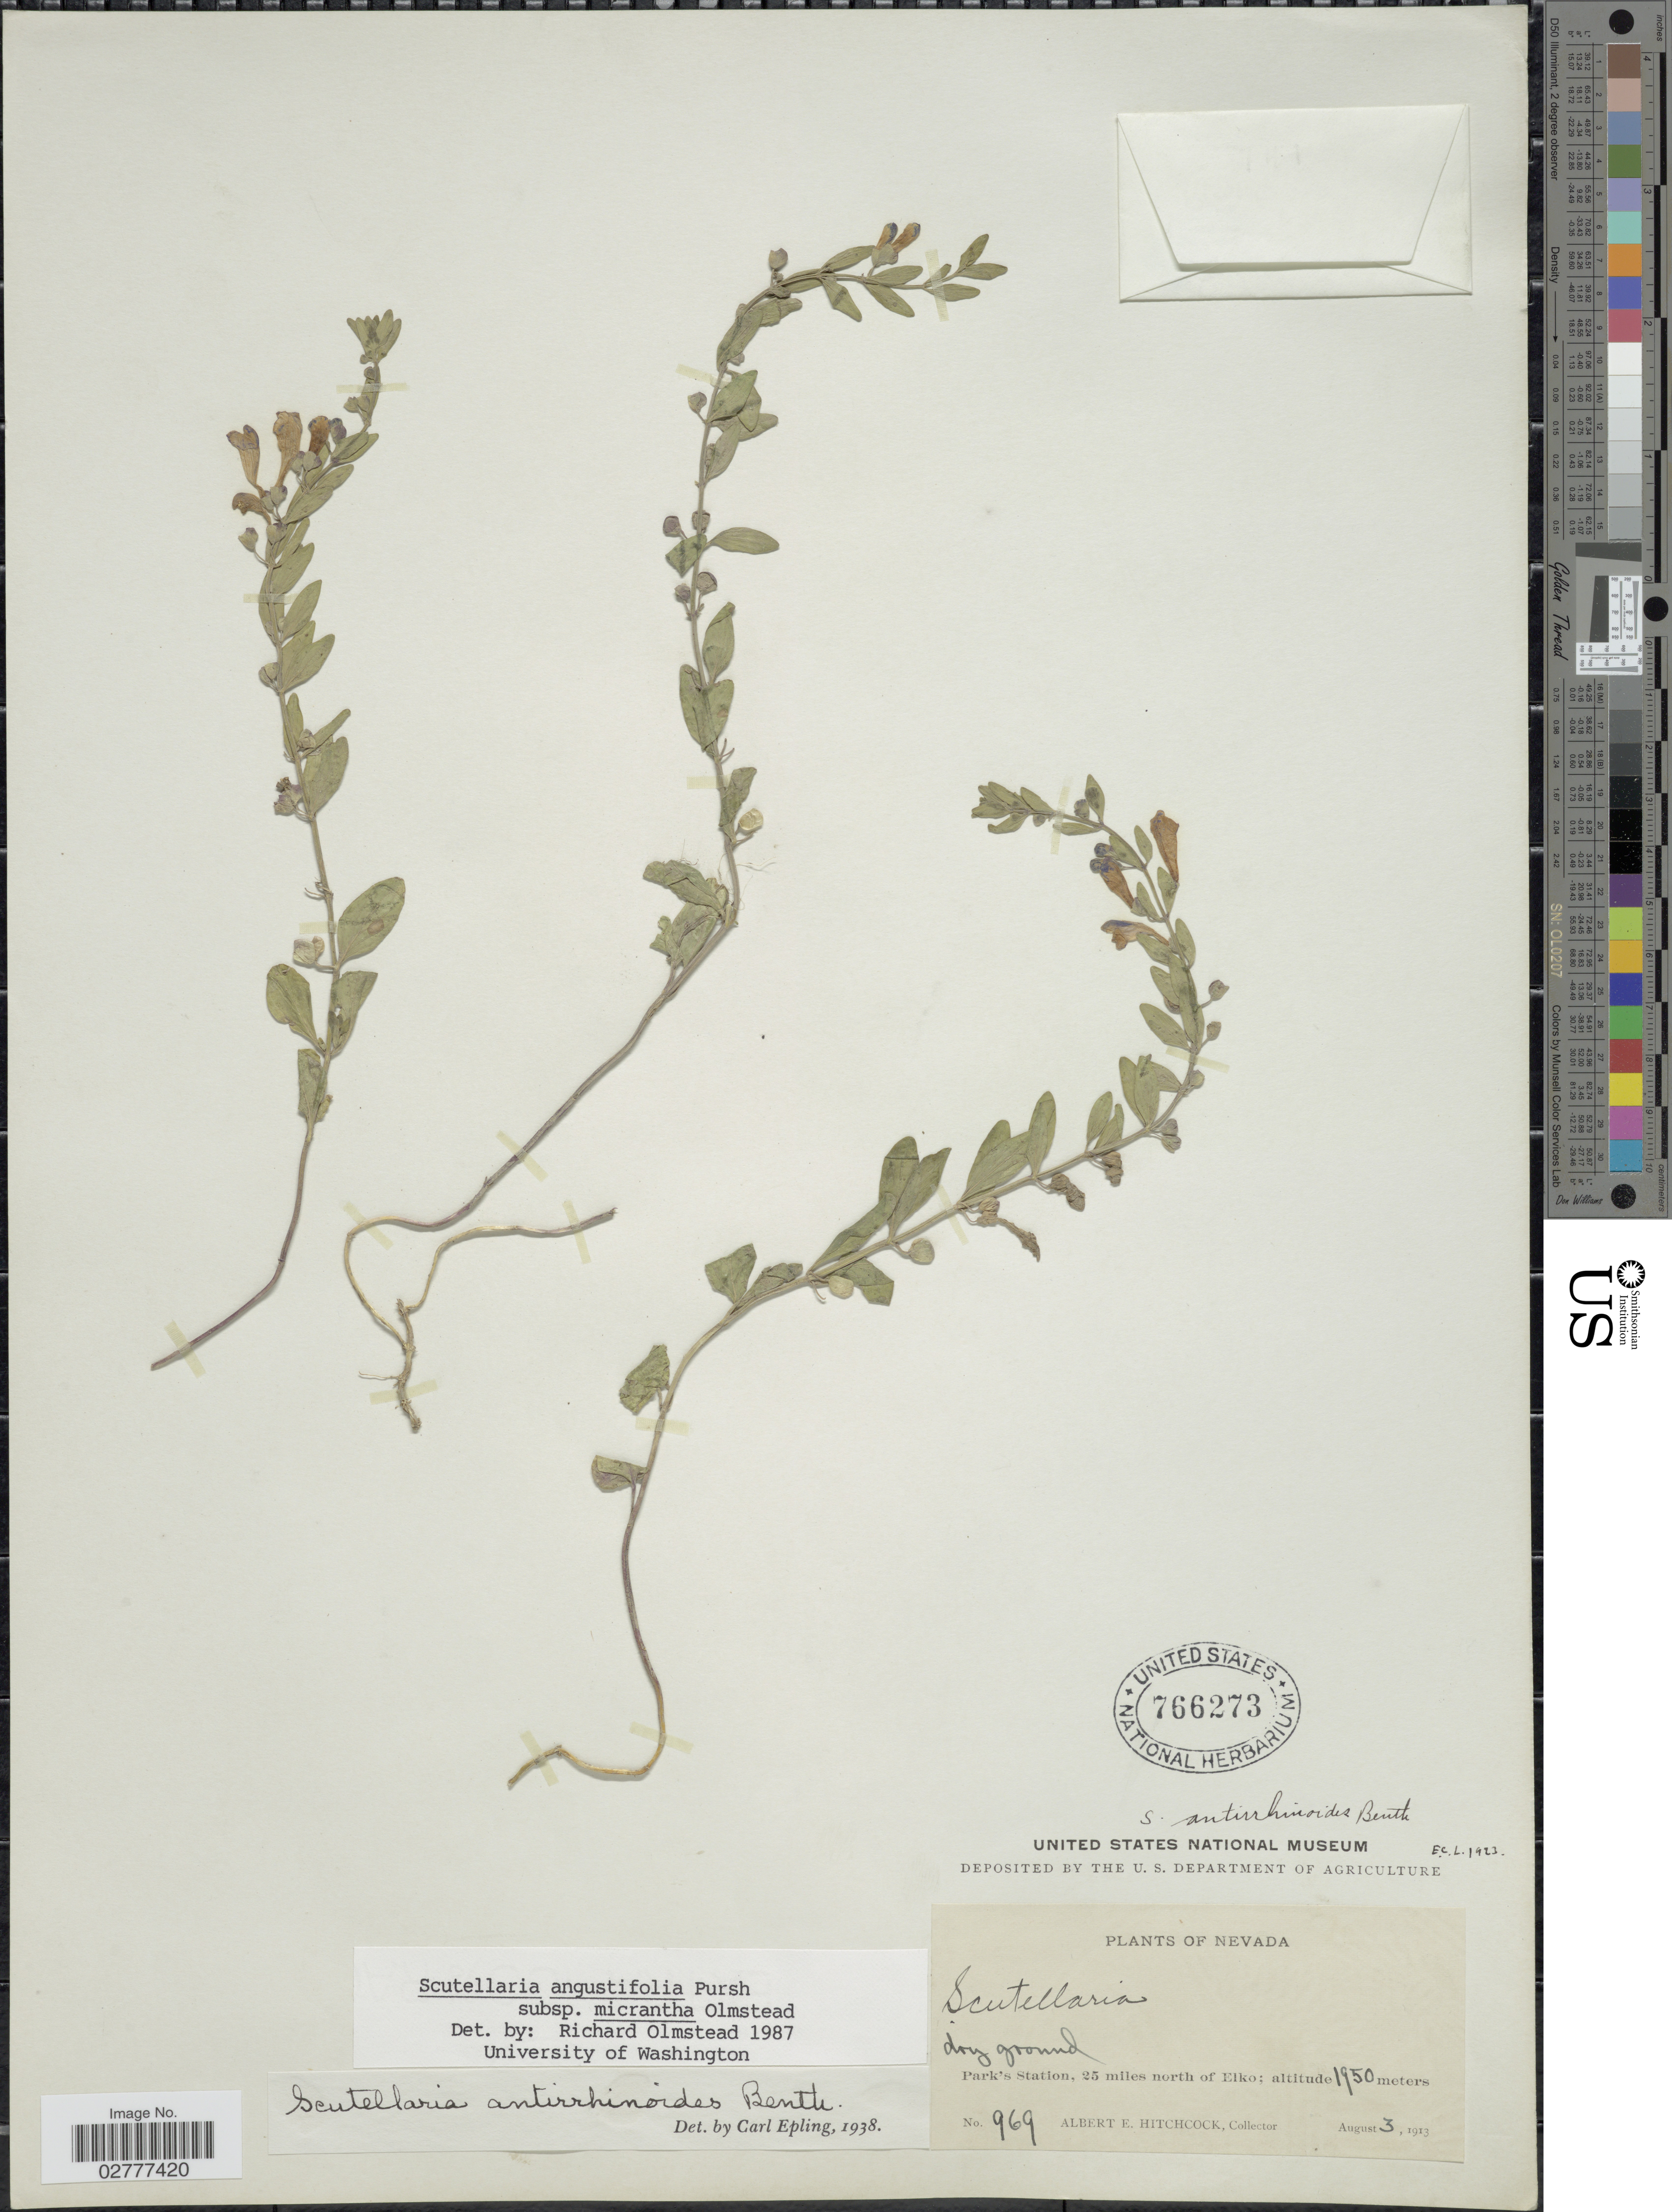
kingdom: Plantae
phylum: Tracheophyta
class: Magnoliopsida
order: Lamiales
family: Lamiaceae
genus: Scutellaria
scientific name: Scutellaria angustifolia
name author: Pursh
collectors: A. Hitchcock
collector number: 969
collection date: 1913-08-03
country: United States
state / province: Nevada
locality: Park's Station, 25 miles north of Elko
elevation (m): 1950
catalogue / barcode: US 766273